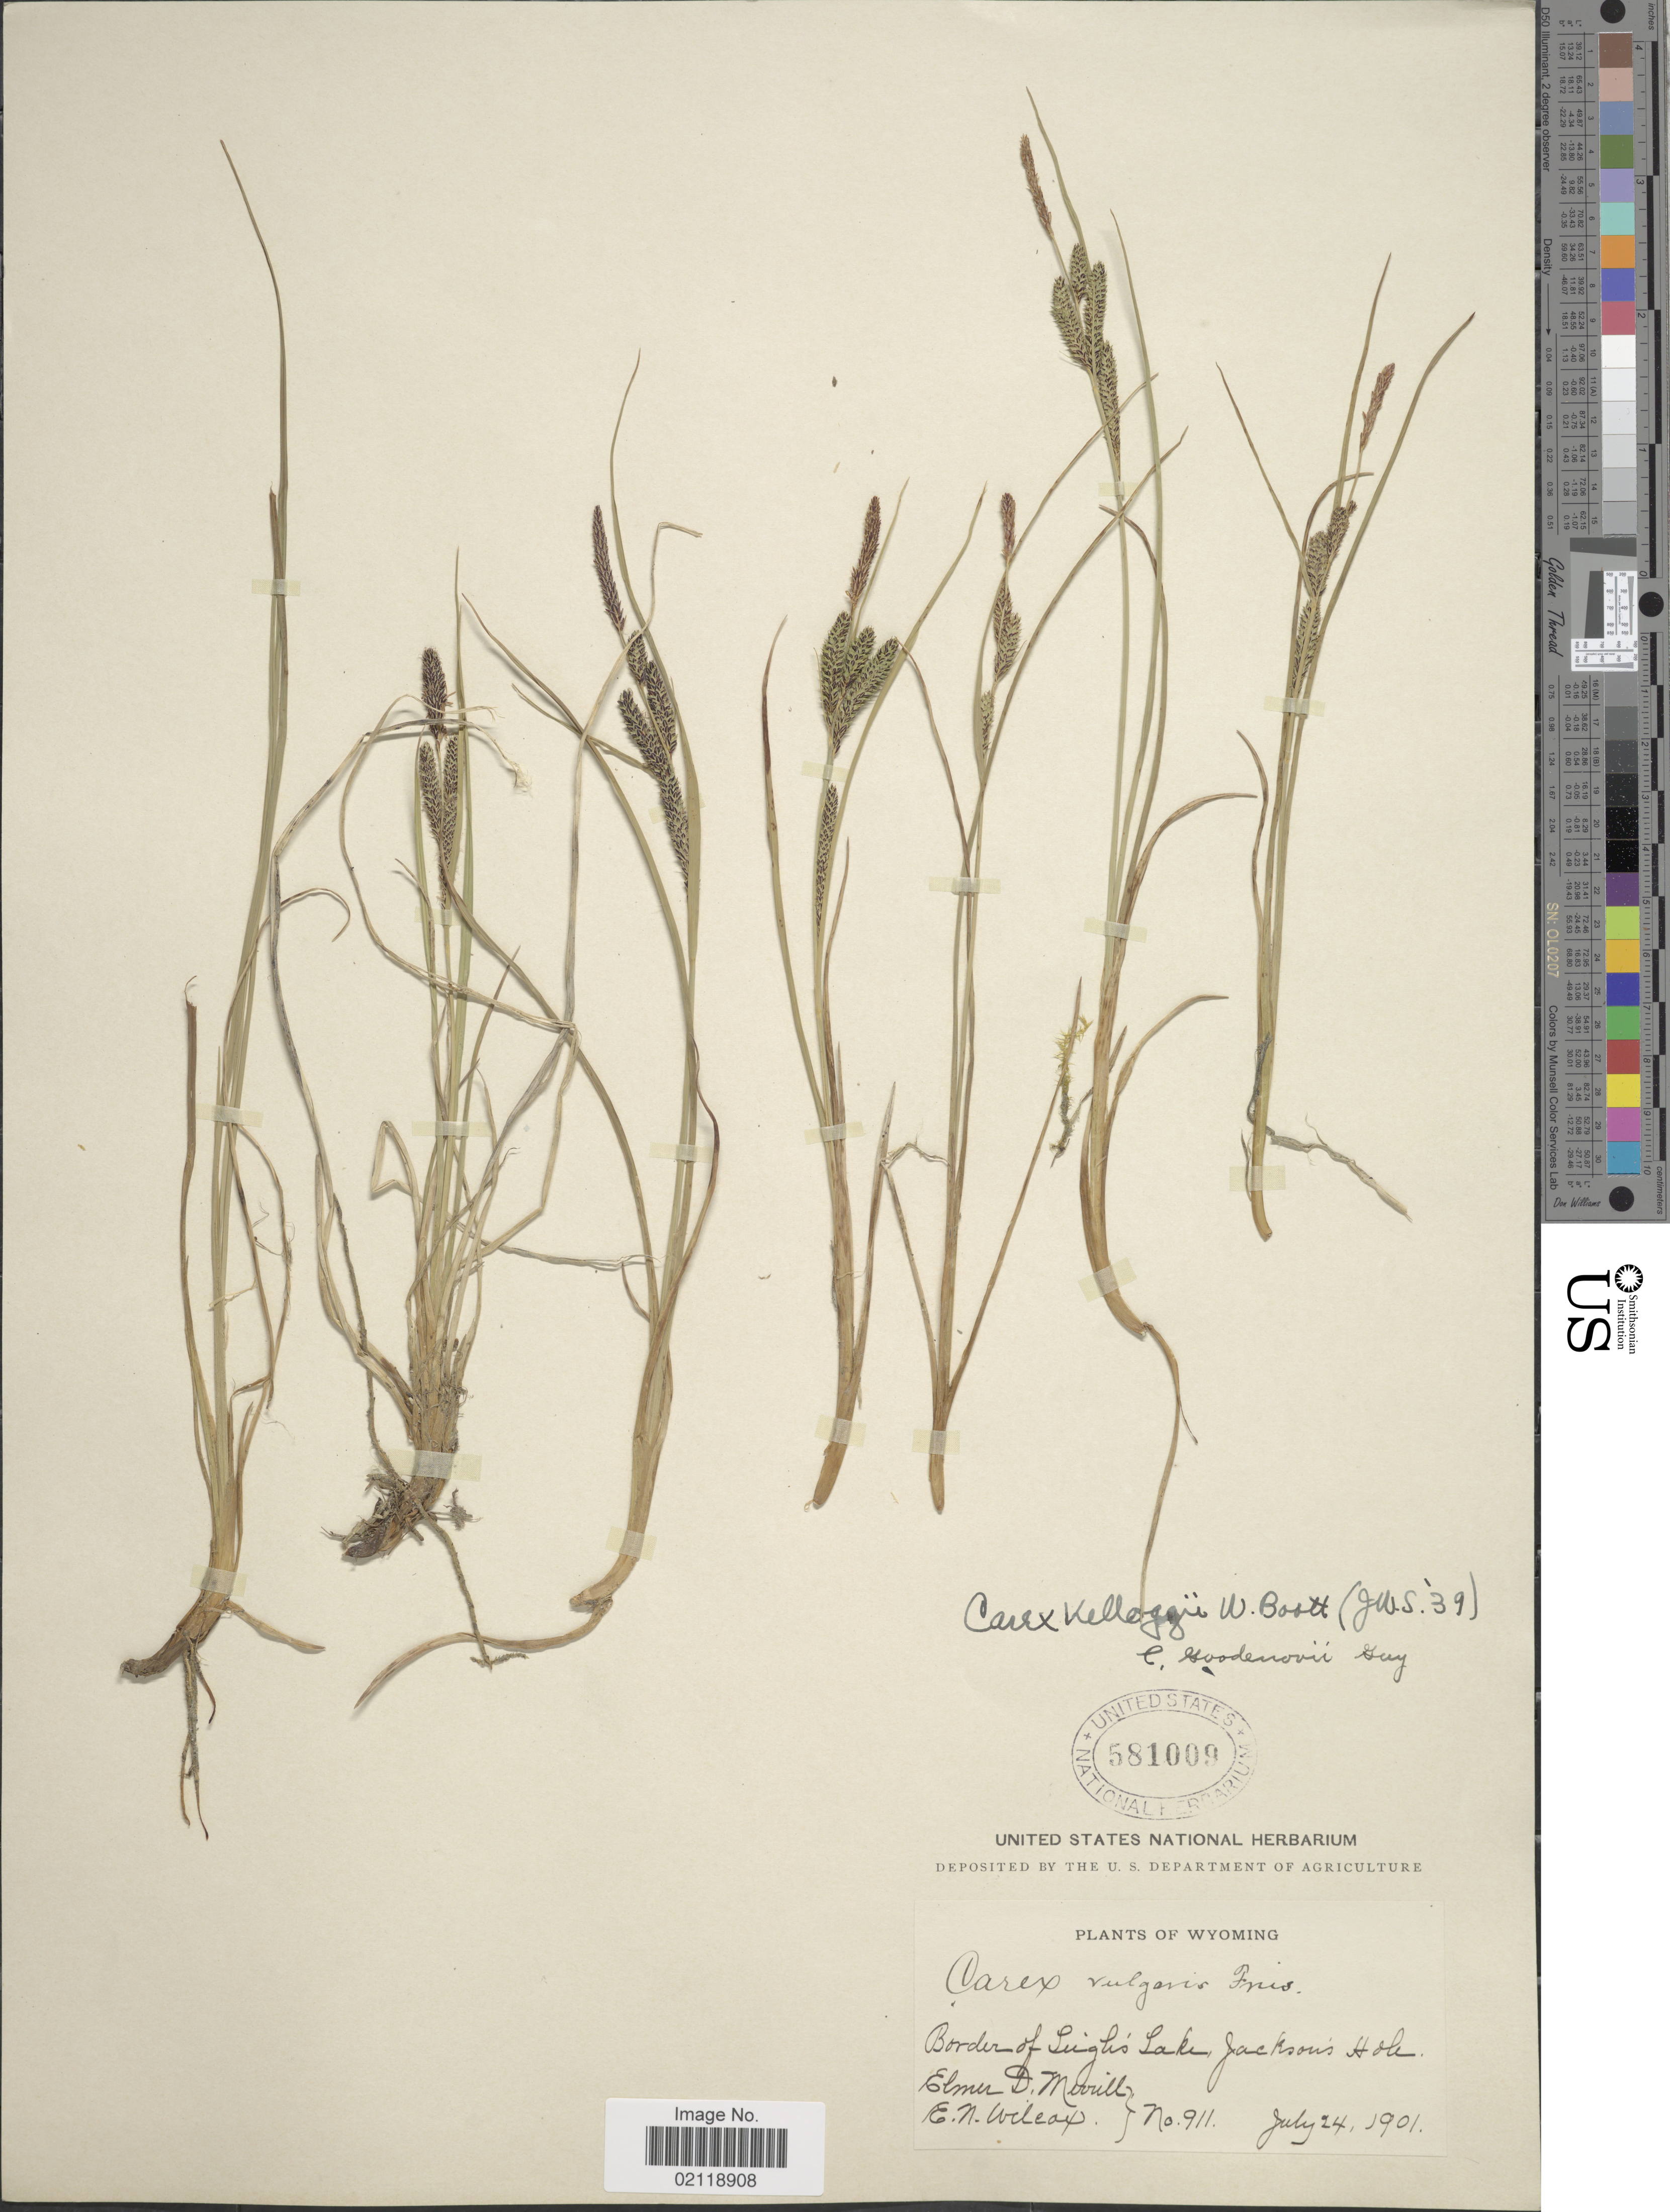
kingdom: Plantae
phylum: Tracheophyta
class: Liliopsida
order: Poales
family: Cyperaceae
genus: Carex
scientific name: Carex kelloggii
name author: W. Boott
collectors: E. D. Merrill & E. Wilcox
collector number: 911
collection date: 1901-07-24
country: United States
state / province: Wyoming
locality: Border of Leigh's Lake, Jackson's Hole.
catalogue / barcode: US 581009